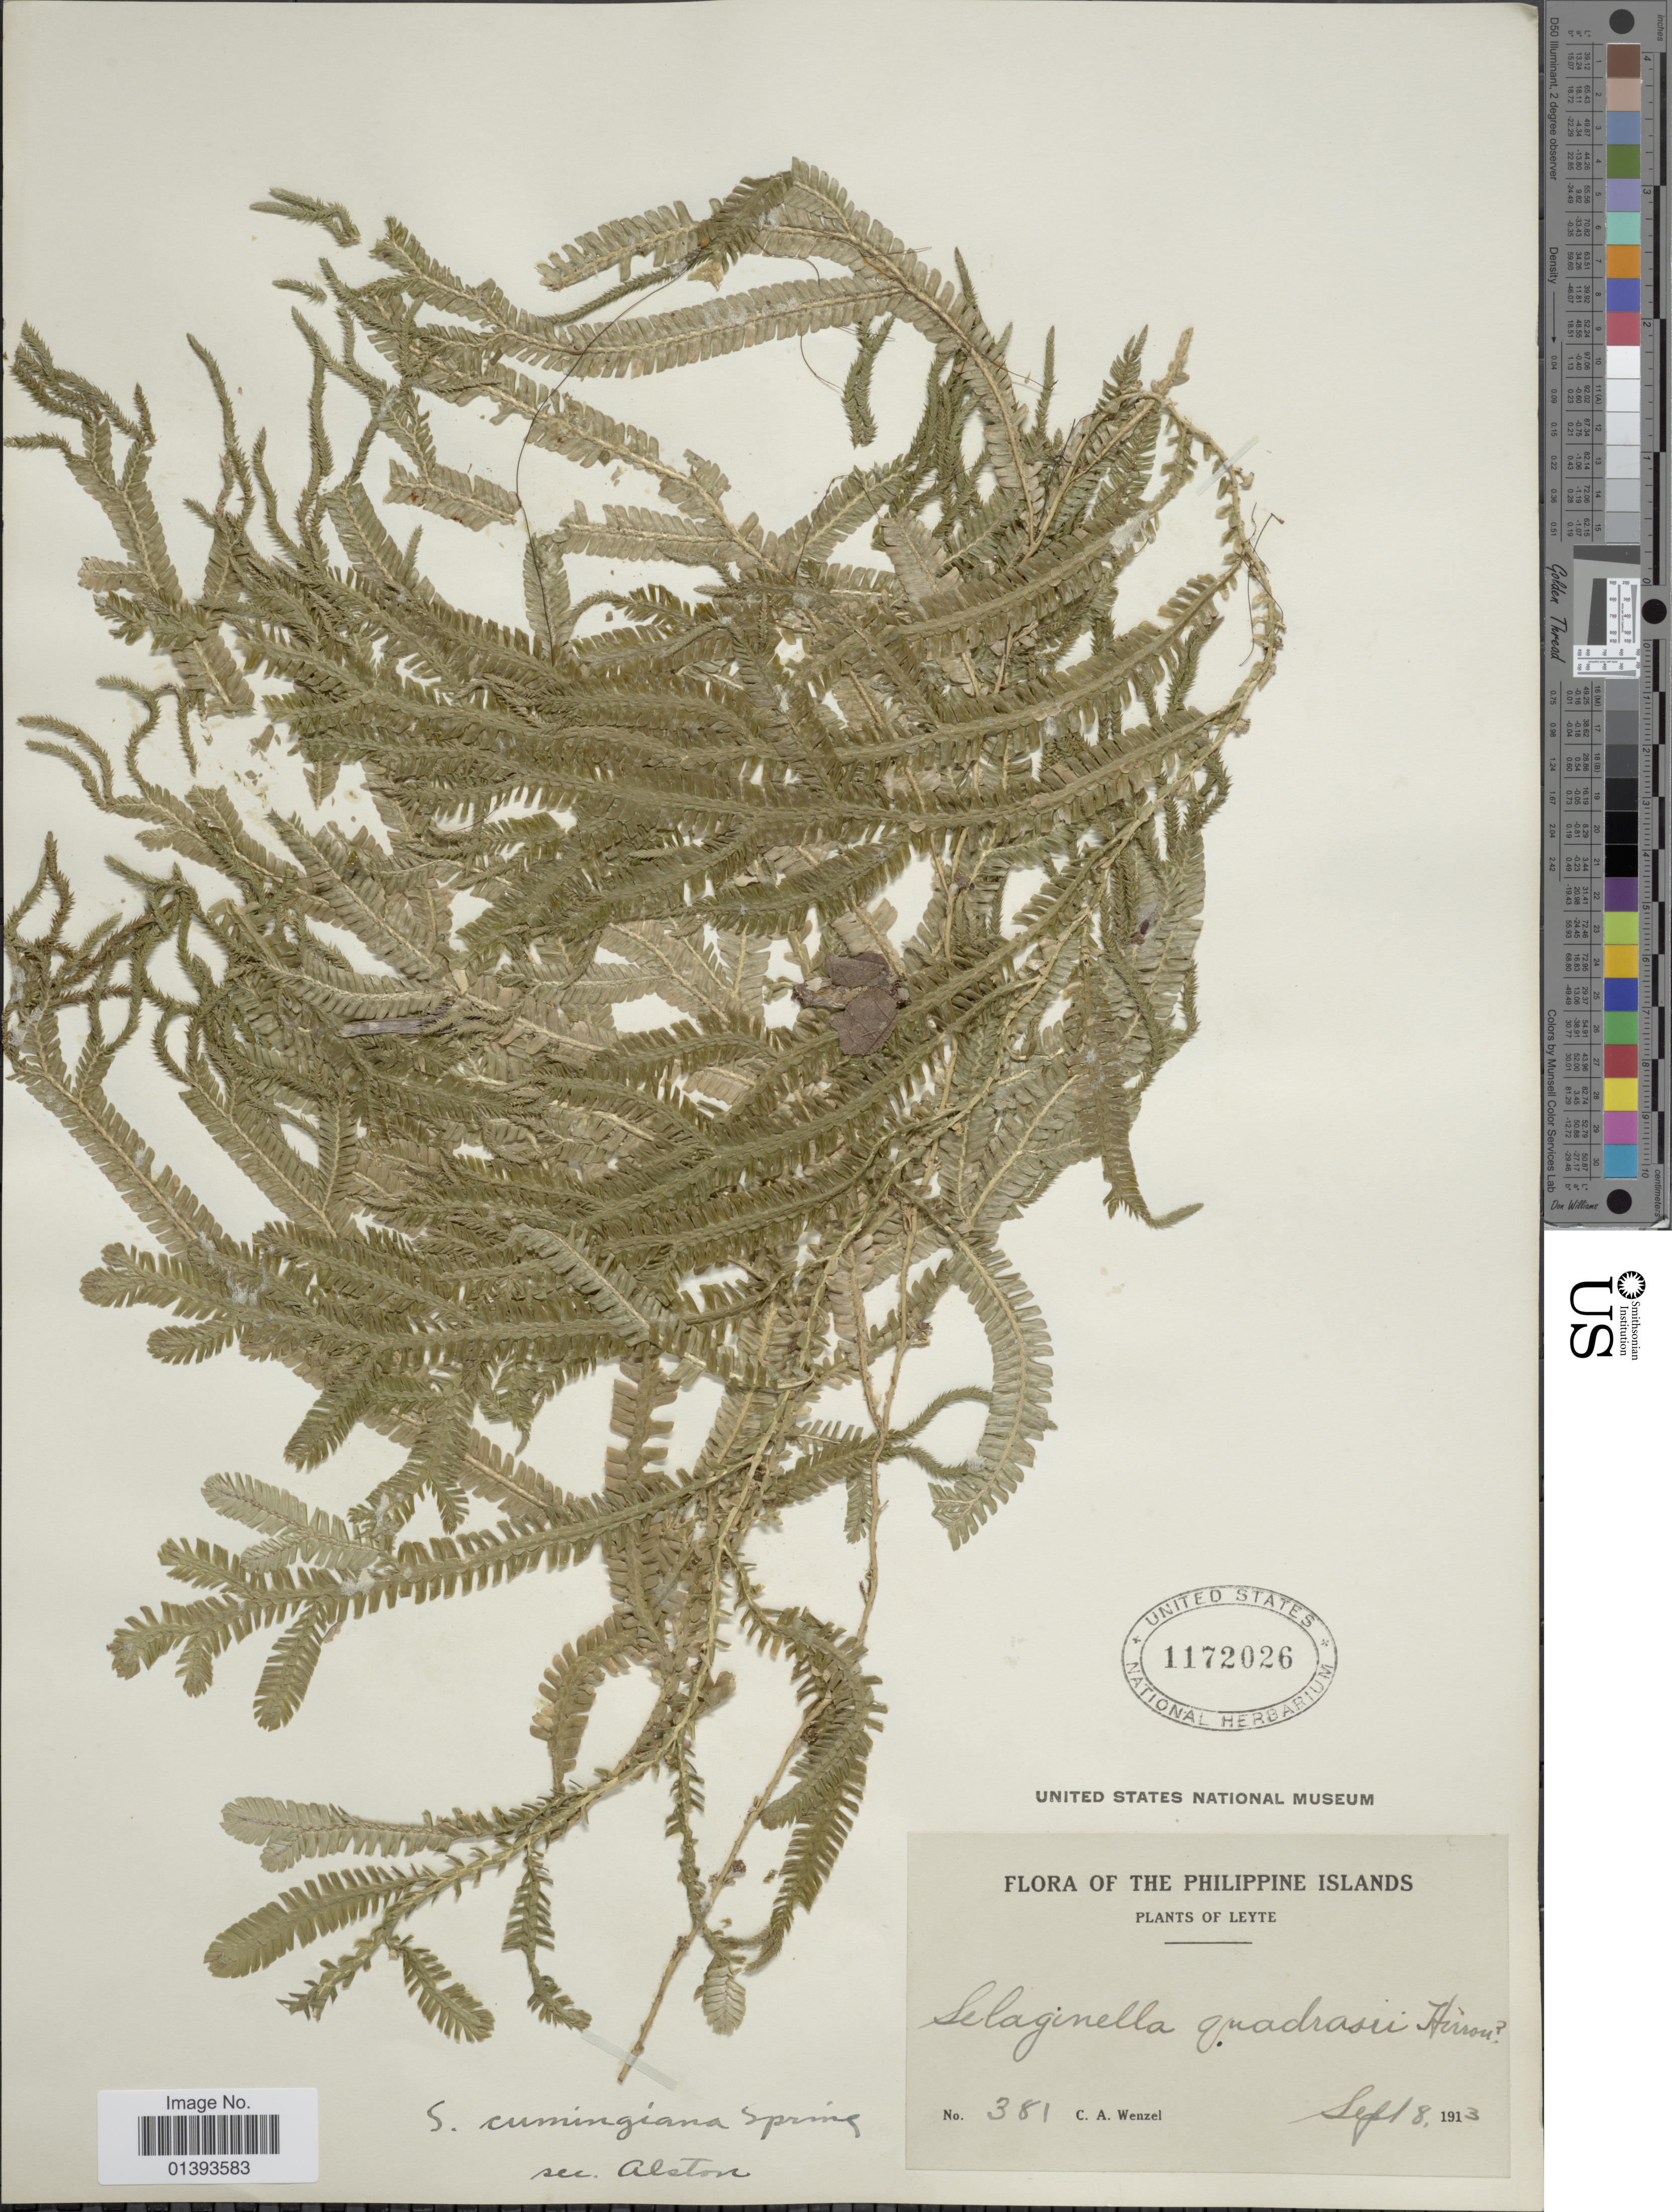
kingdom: Plantae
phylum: Tracheophyta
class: Lycopodiopsida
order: Selaginellales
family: Selaginellaceae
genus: Selaginella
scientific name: Selaginella cumingiana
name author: Spring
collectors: C. Wenzel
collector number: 381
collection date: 1913-09-08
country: Philippines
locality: Leyte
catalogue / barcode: US 1172026